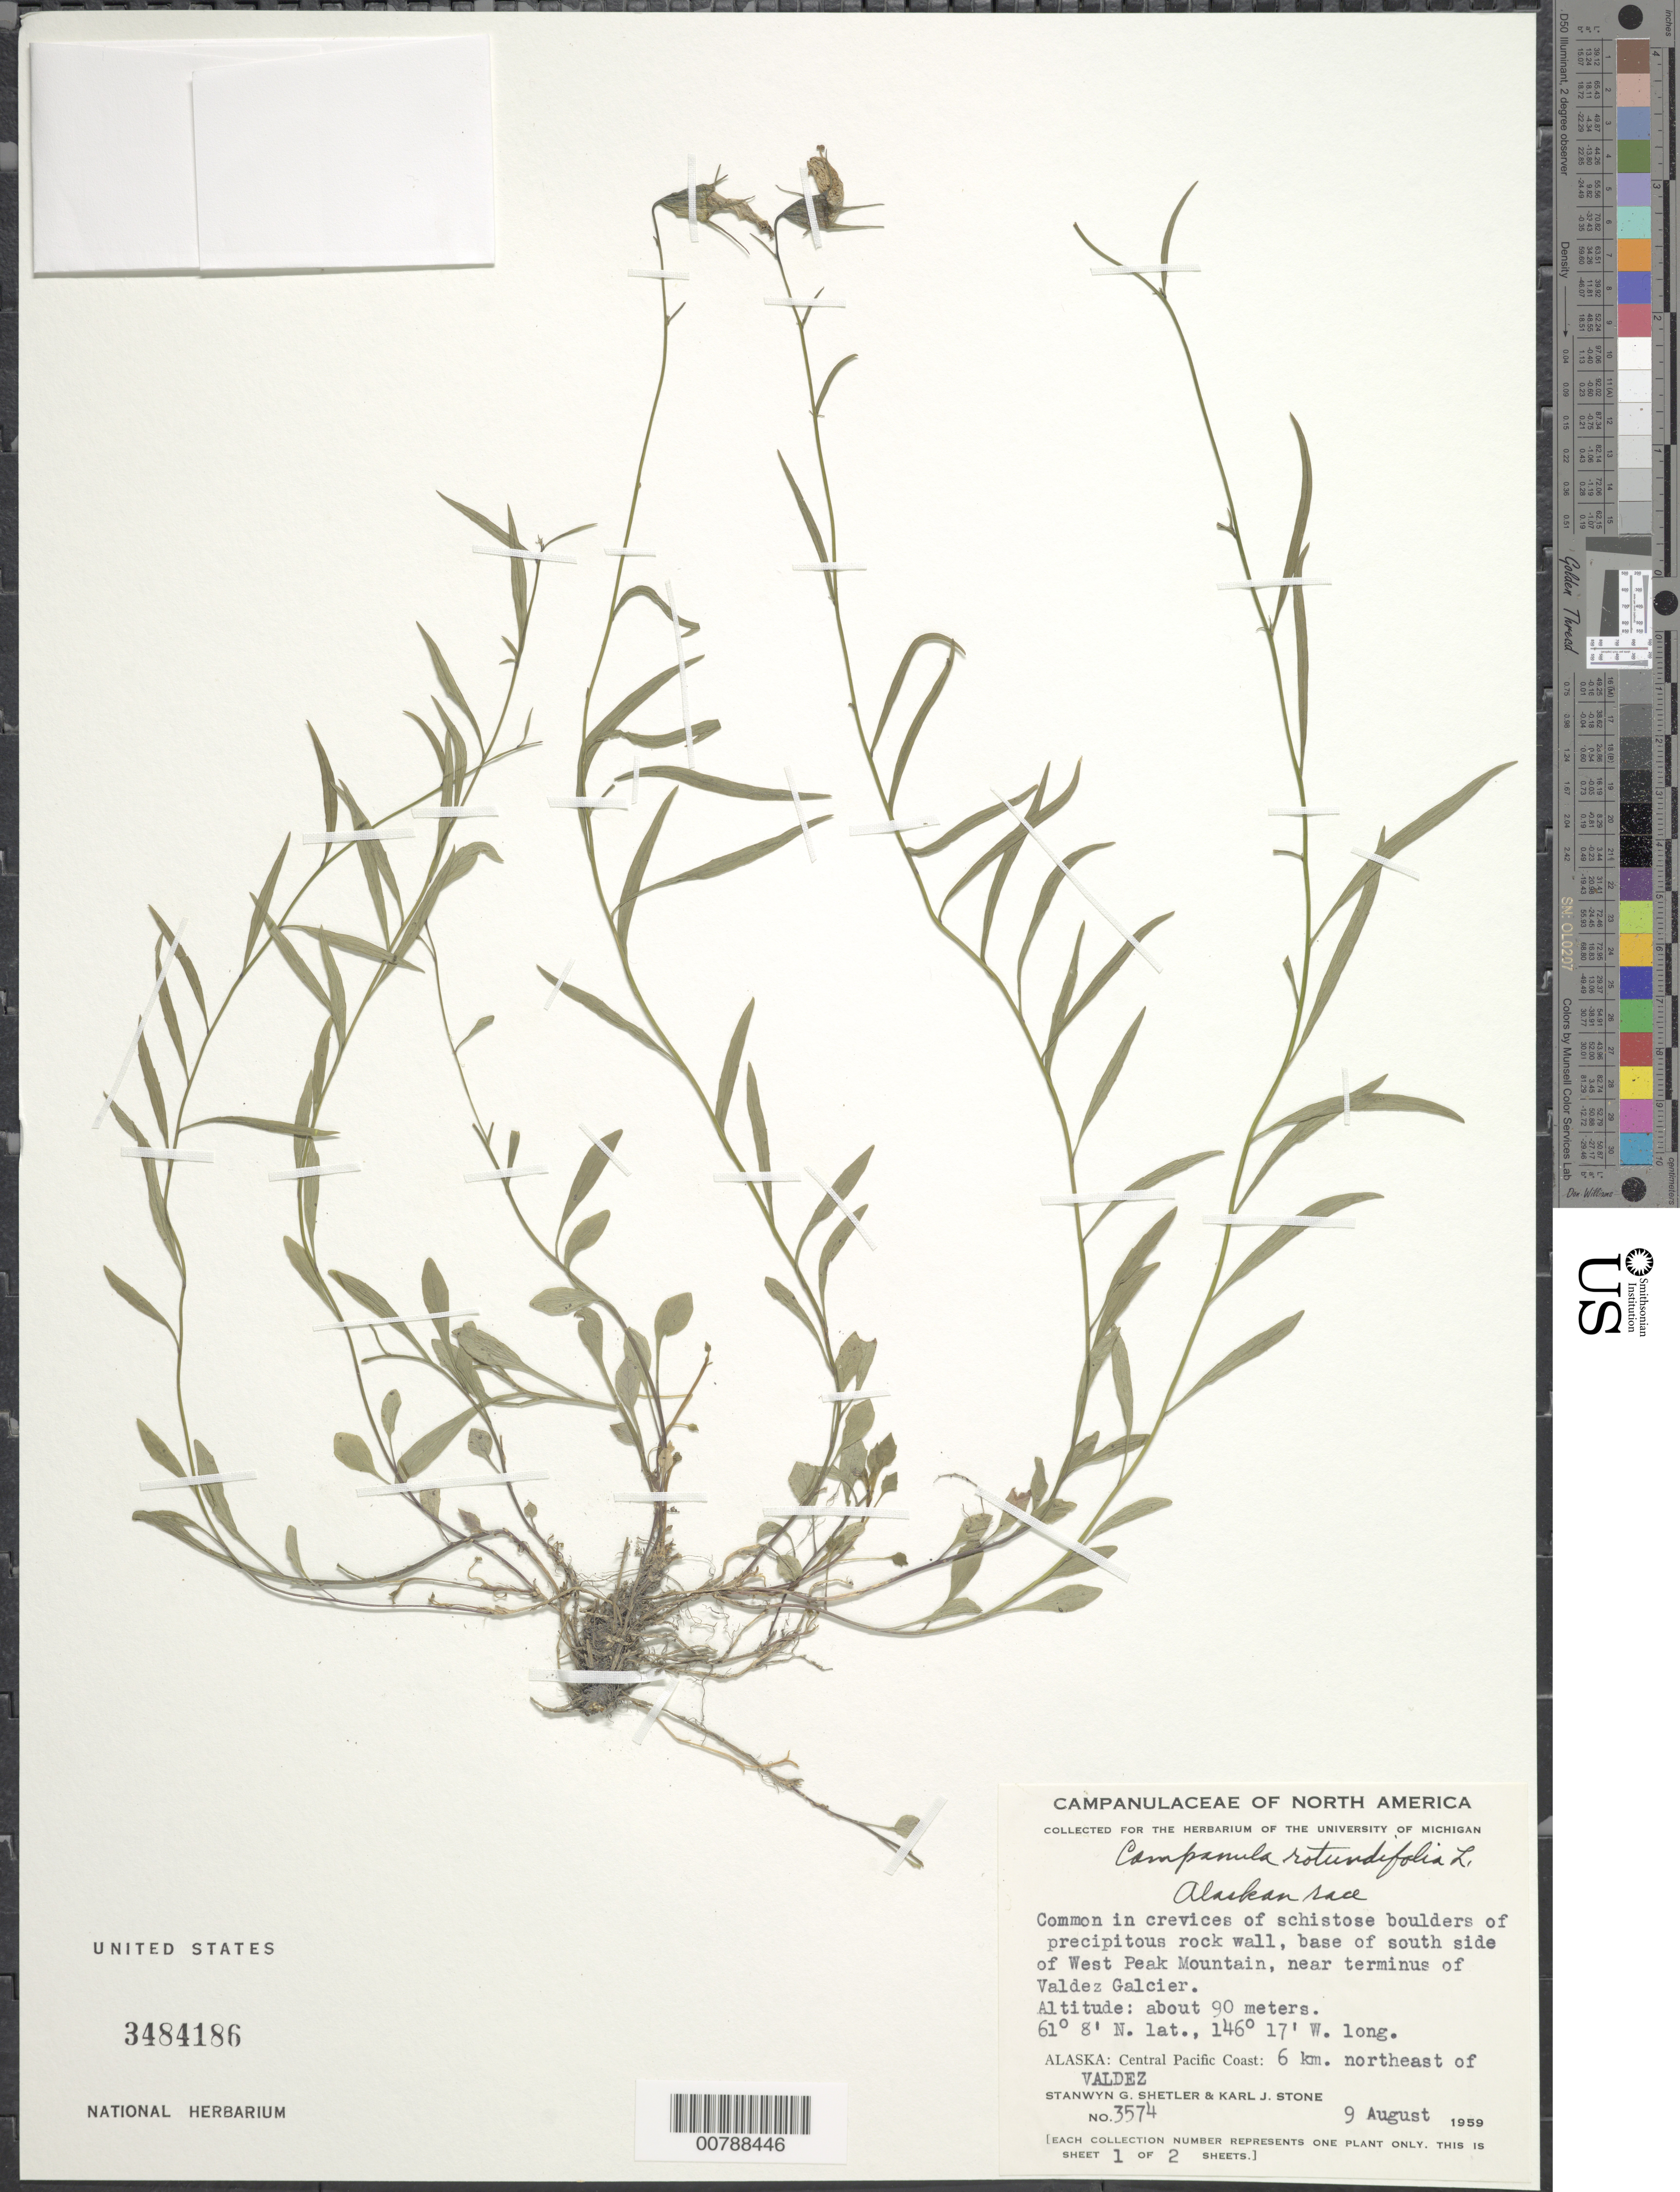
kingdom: Plantae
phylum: Tracheophyta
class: Magnoliopsida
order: Asterales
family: Campanulaceae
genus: Campanula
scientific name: Campanula rotundifolia L. Alaskan race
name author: L.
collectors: S. Shetler & K. J. Stone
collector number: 3578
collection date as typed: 9 August 1959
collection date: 1959-08-09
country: United States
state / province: Alaska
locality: Central Pacific Coast. Base of south side of West Peak Mountain, near terminus of Valdez Glacier. 6 km. northeast of Valdez.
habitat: Crevice of precipitous, schistose rock-wall, base of mountain.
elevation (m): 90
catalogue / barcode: US 3484186